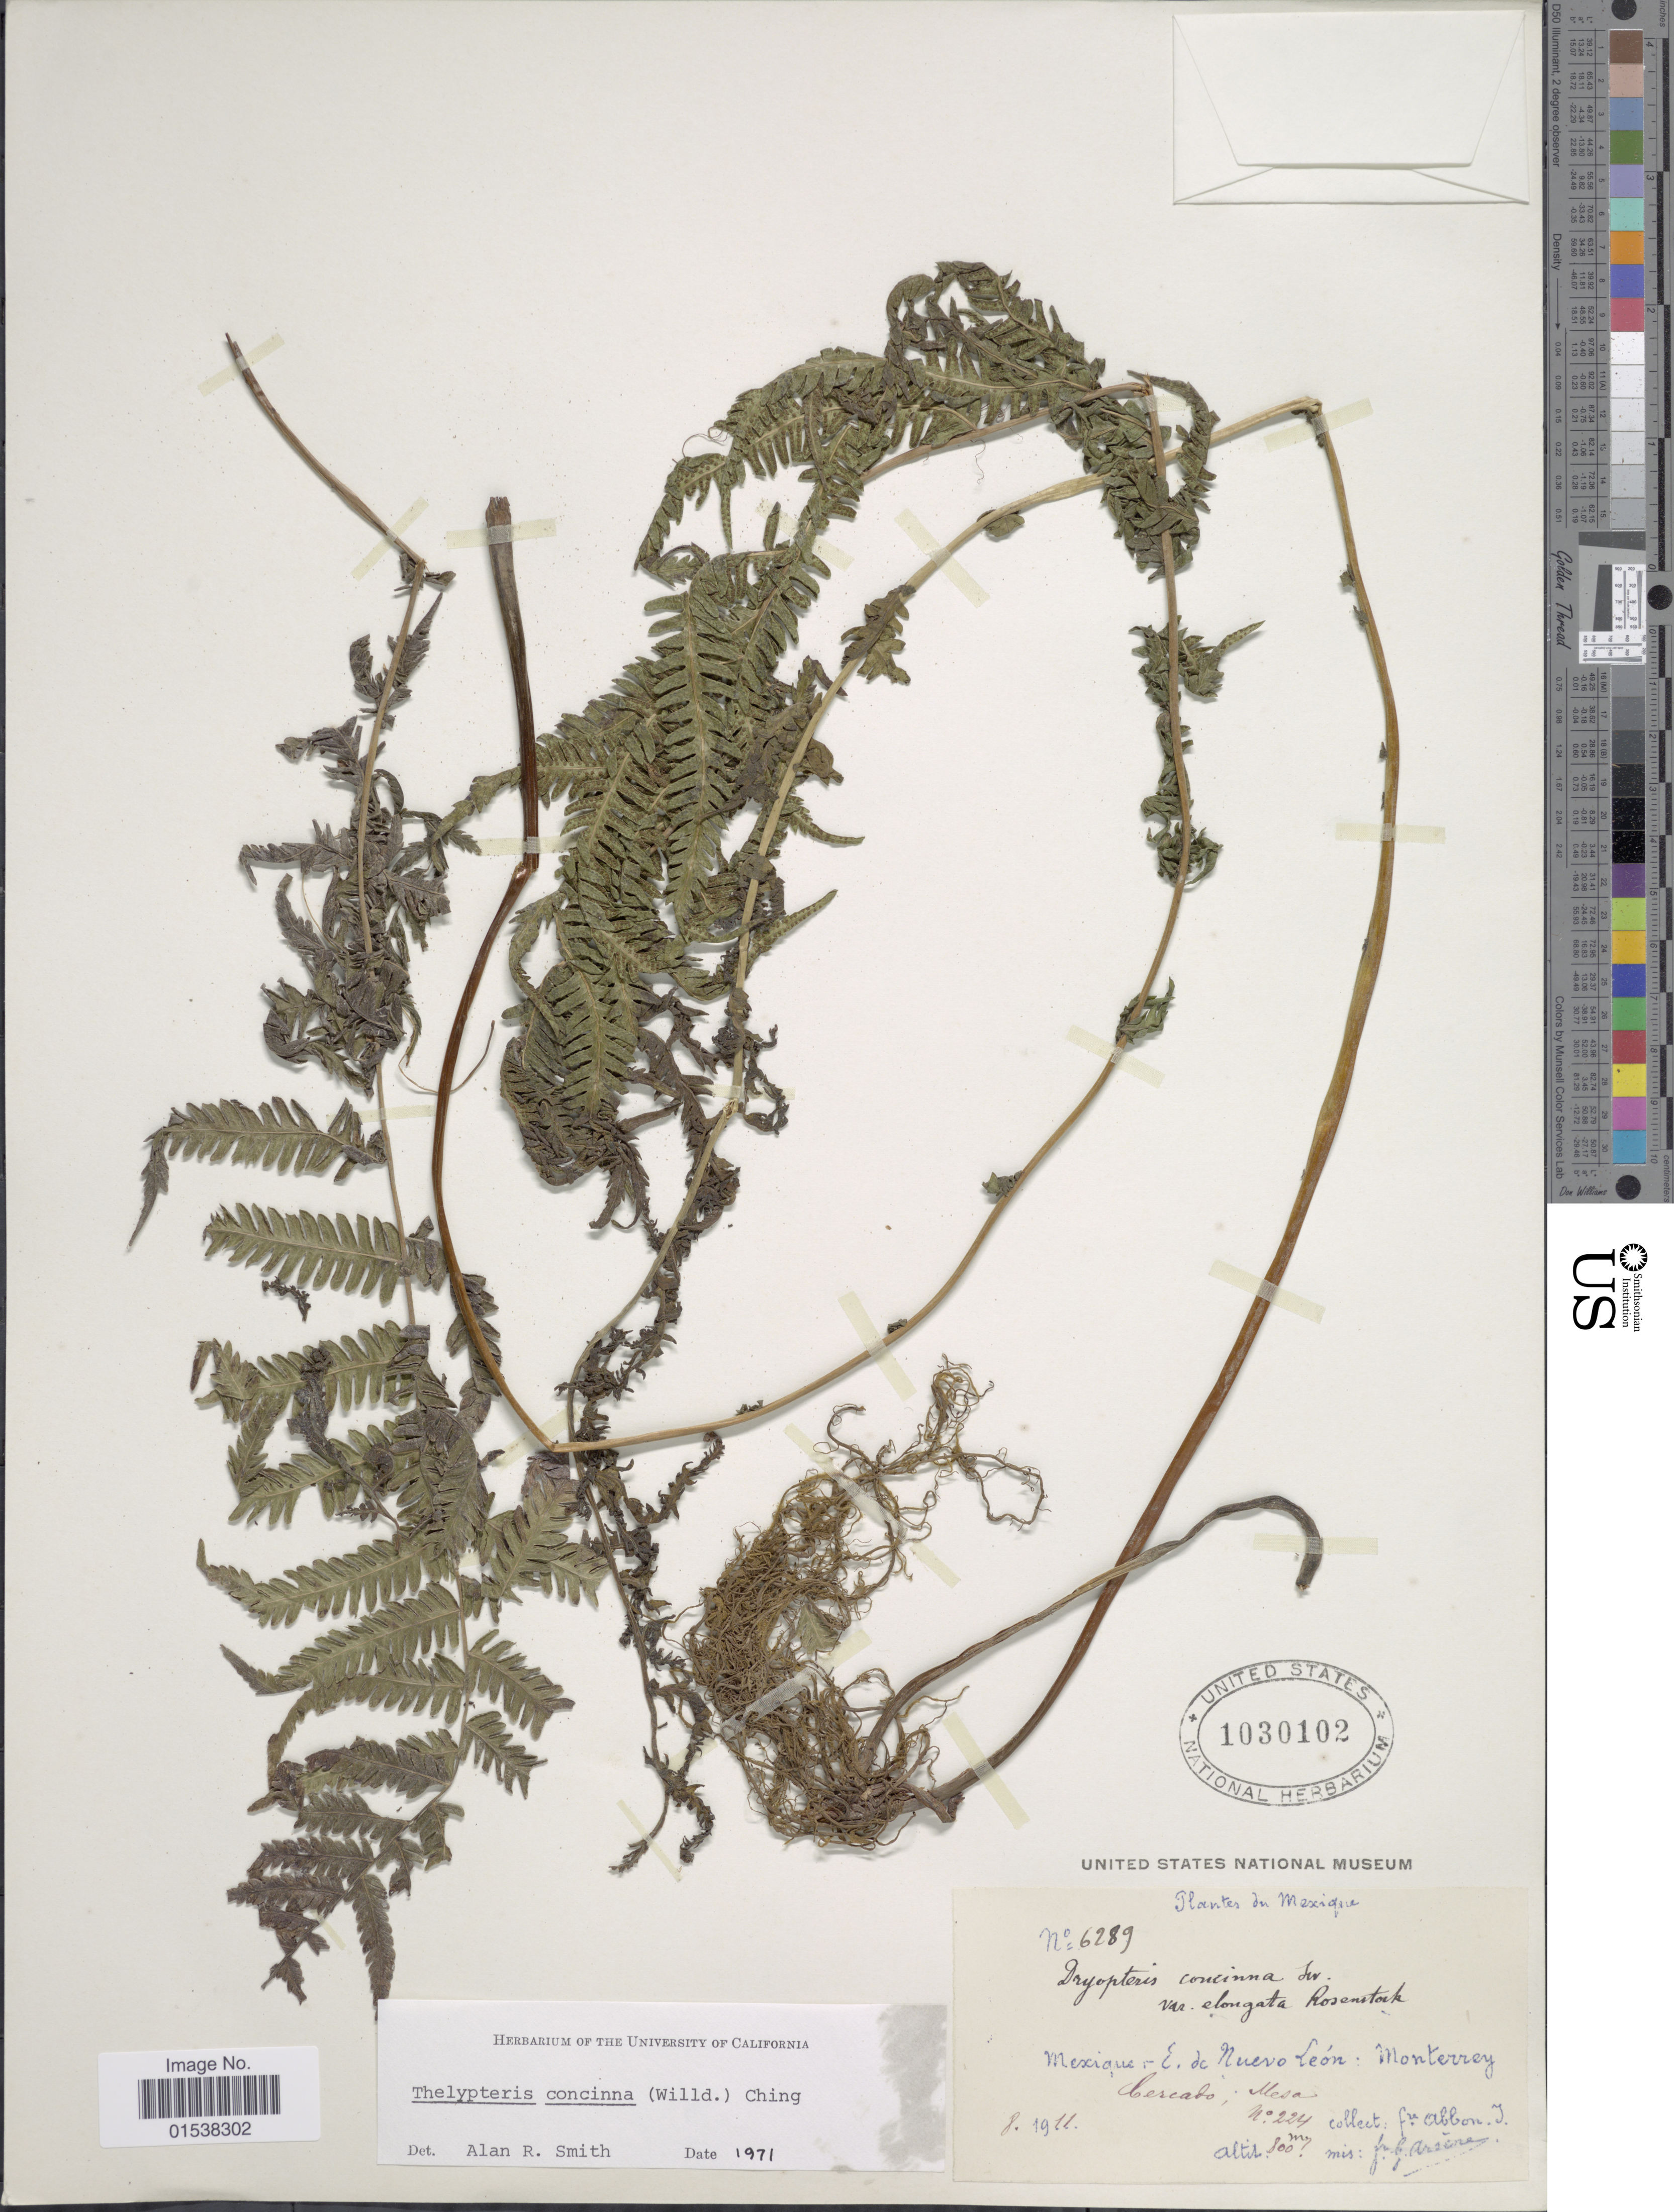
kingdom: Plantae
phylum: Tracheophyta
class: Polypodiopsida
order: Polypodiales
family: Thelypteridaceae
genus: Amauropelta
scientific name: Amauropelta concinna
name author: (Willd.) Pic. Serm.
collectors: Bro. Abbon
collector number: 224/6289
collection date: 1911-08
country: Mexico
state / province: Nuevo León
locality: Mexique, E de Nuevo Leon: Monterrey, Cercado; mesa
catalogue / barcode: US 1030102